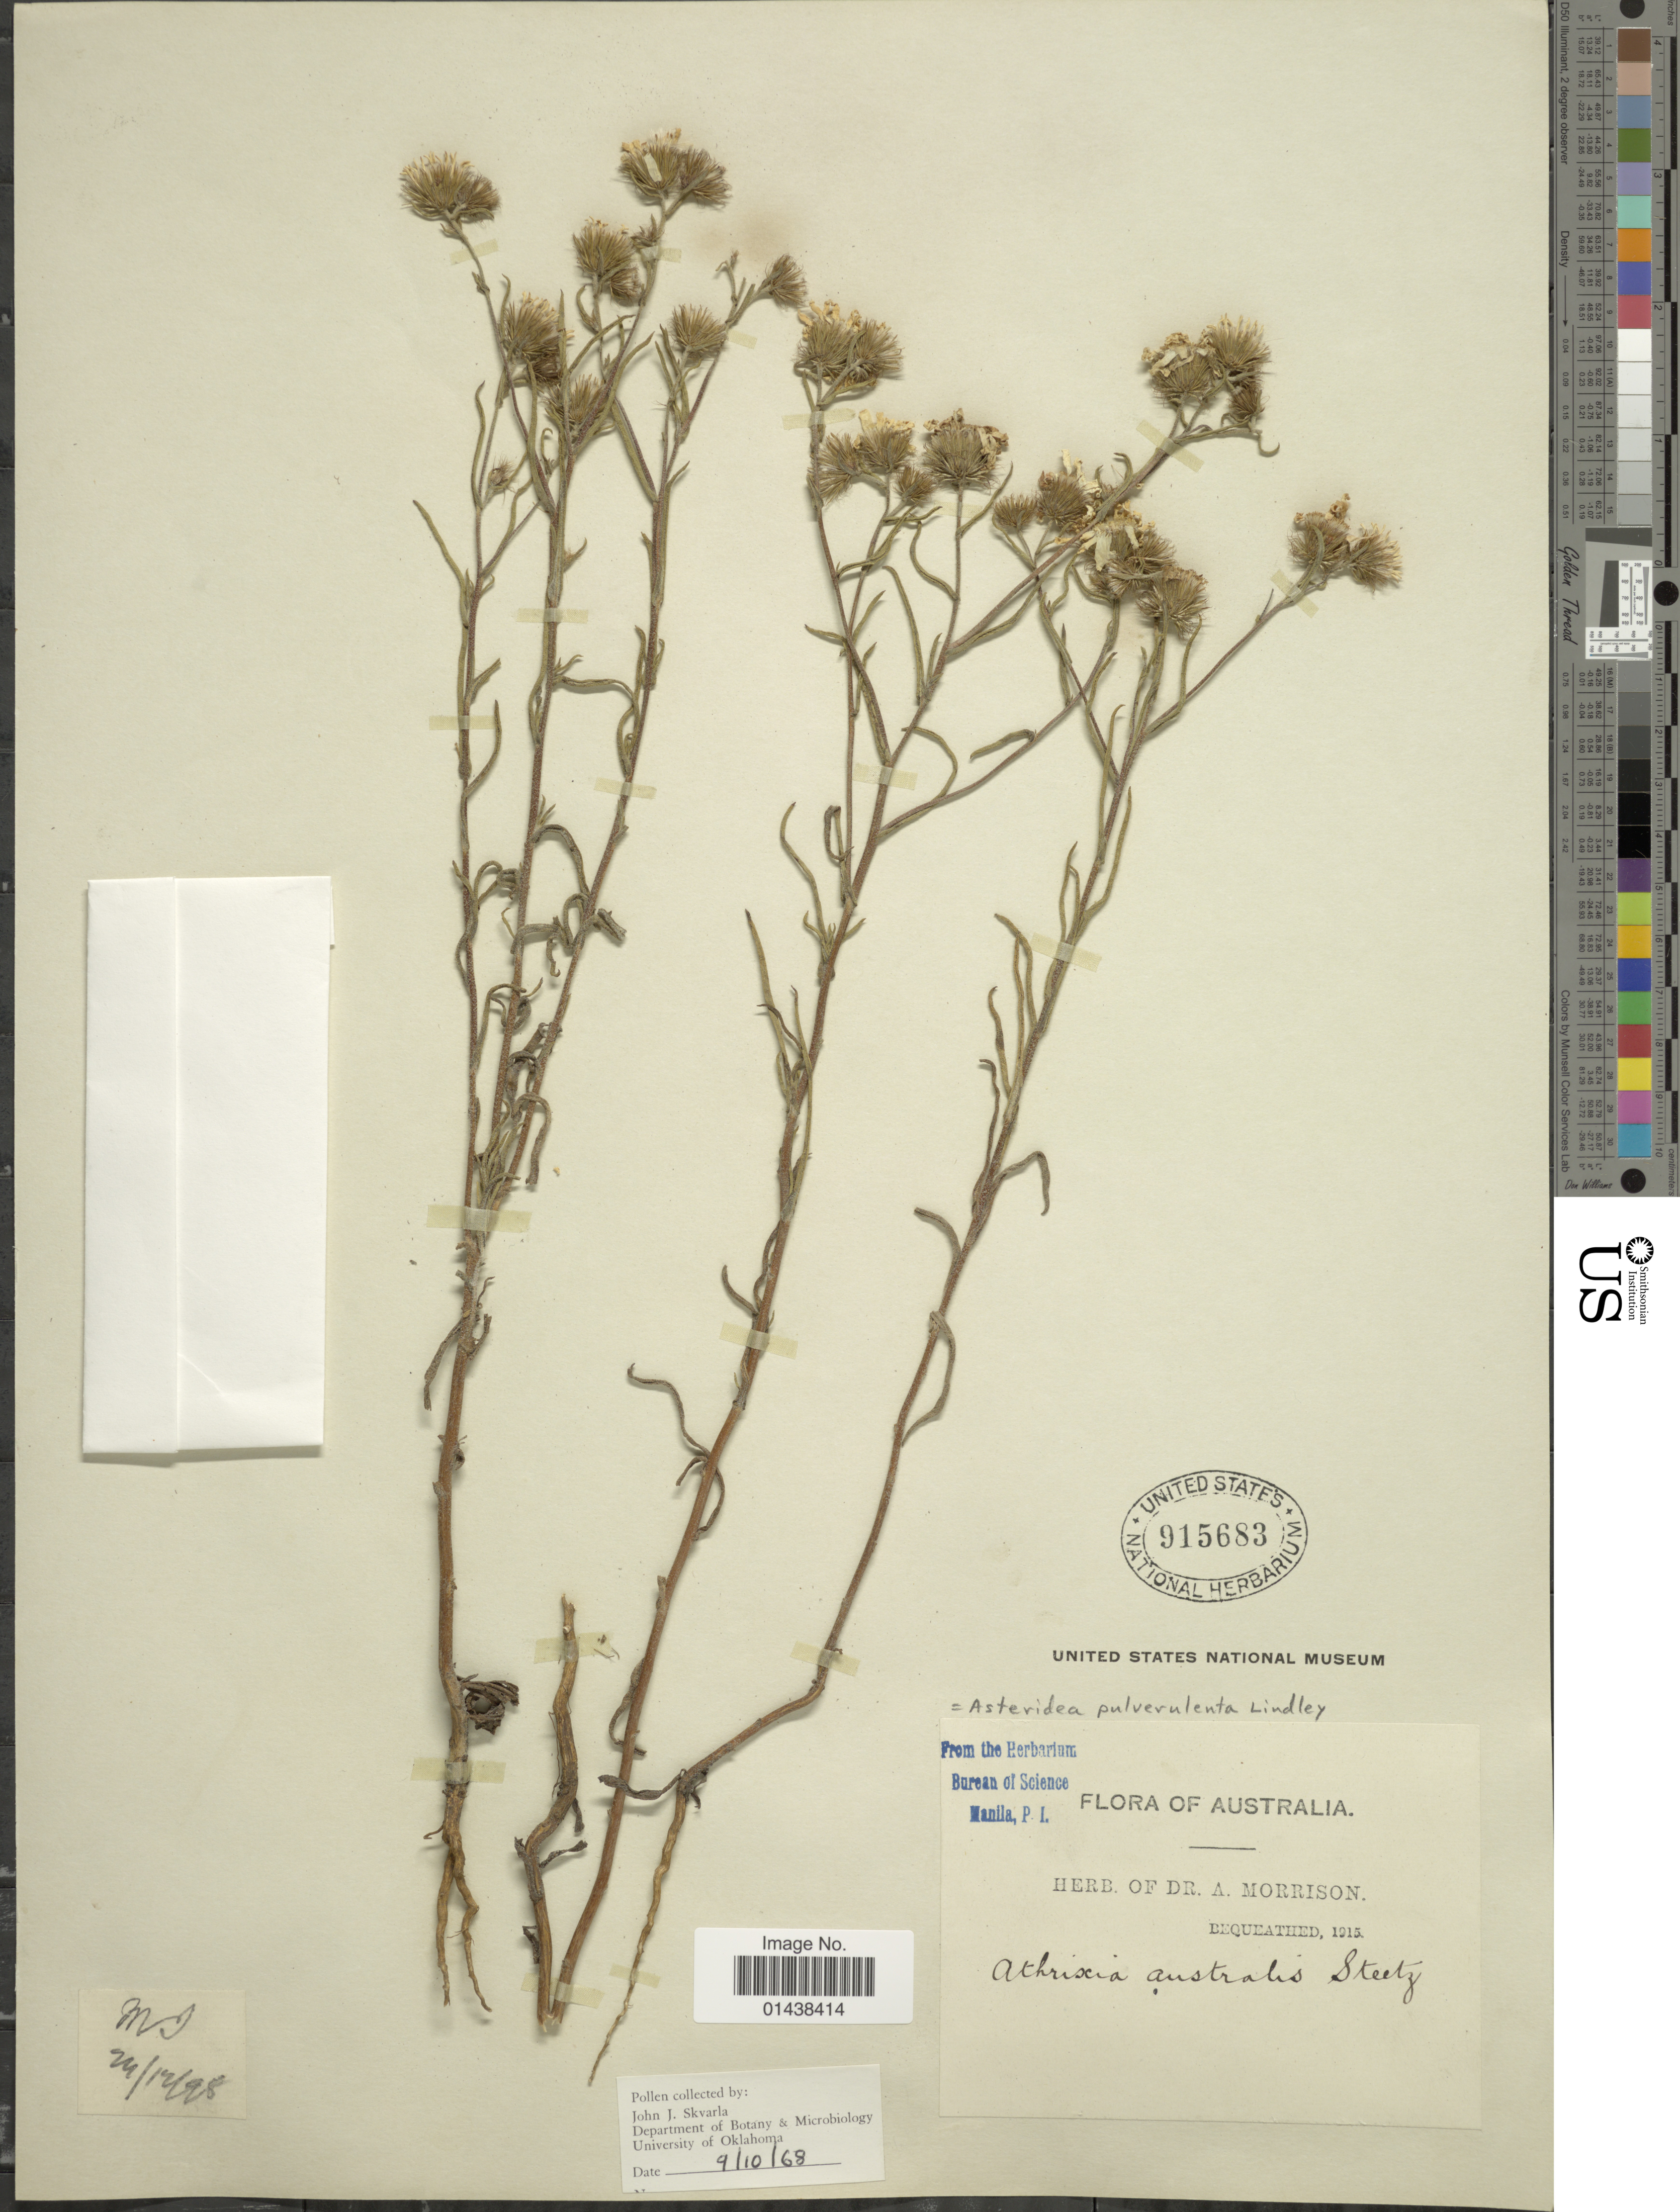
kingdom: Plantae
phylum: Tracheophyta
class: Magnoliopsida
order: Asterales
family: Asteraceae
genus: Asteridea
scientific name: Asteridea pulverulenta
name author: Lindl.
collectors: ex herb. Dr. A. Morrison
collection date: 1915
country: Australia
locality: Bequeathed [unsure placement]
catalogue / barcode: US 915683